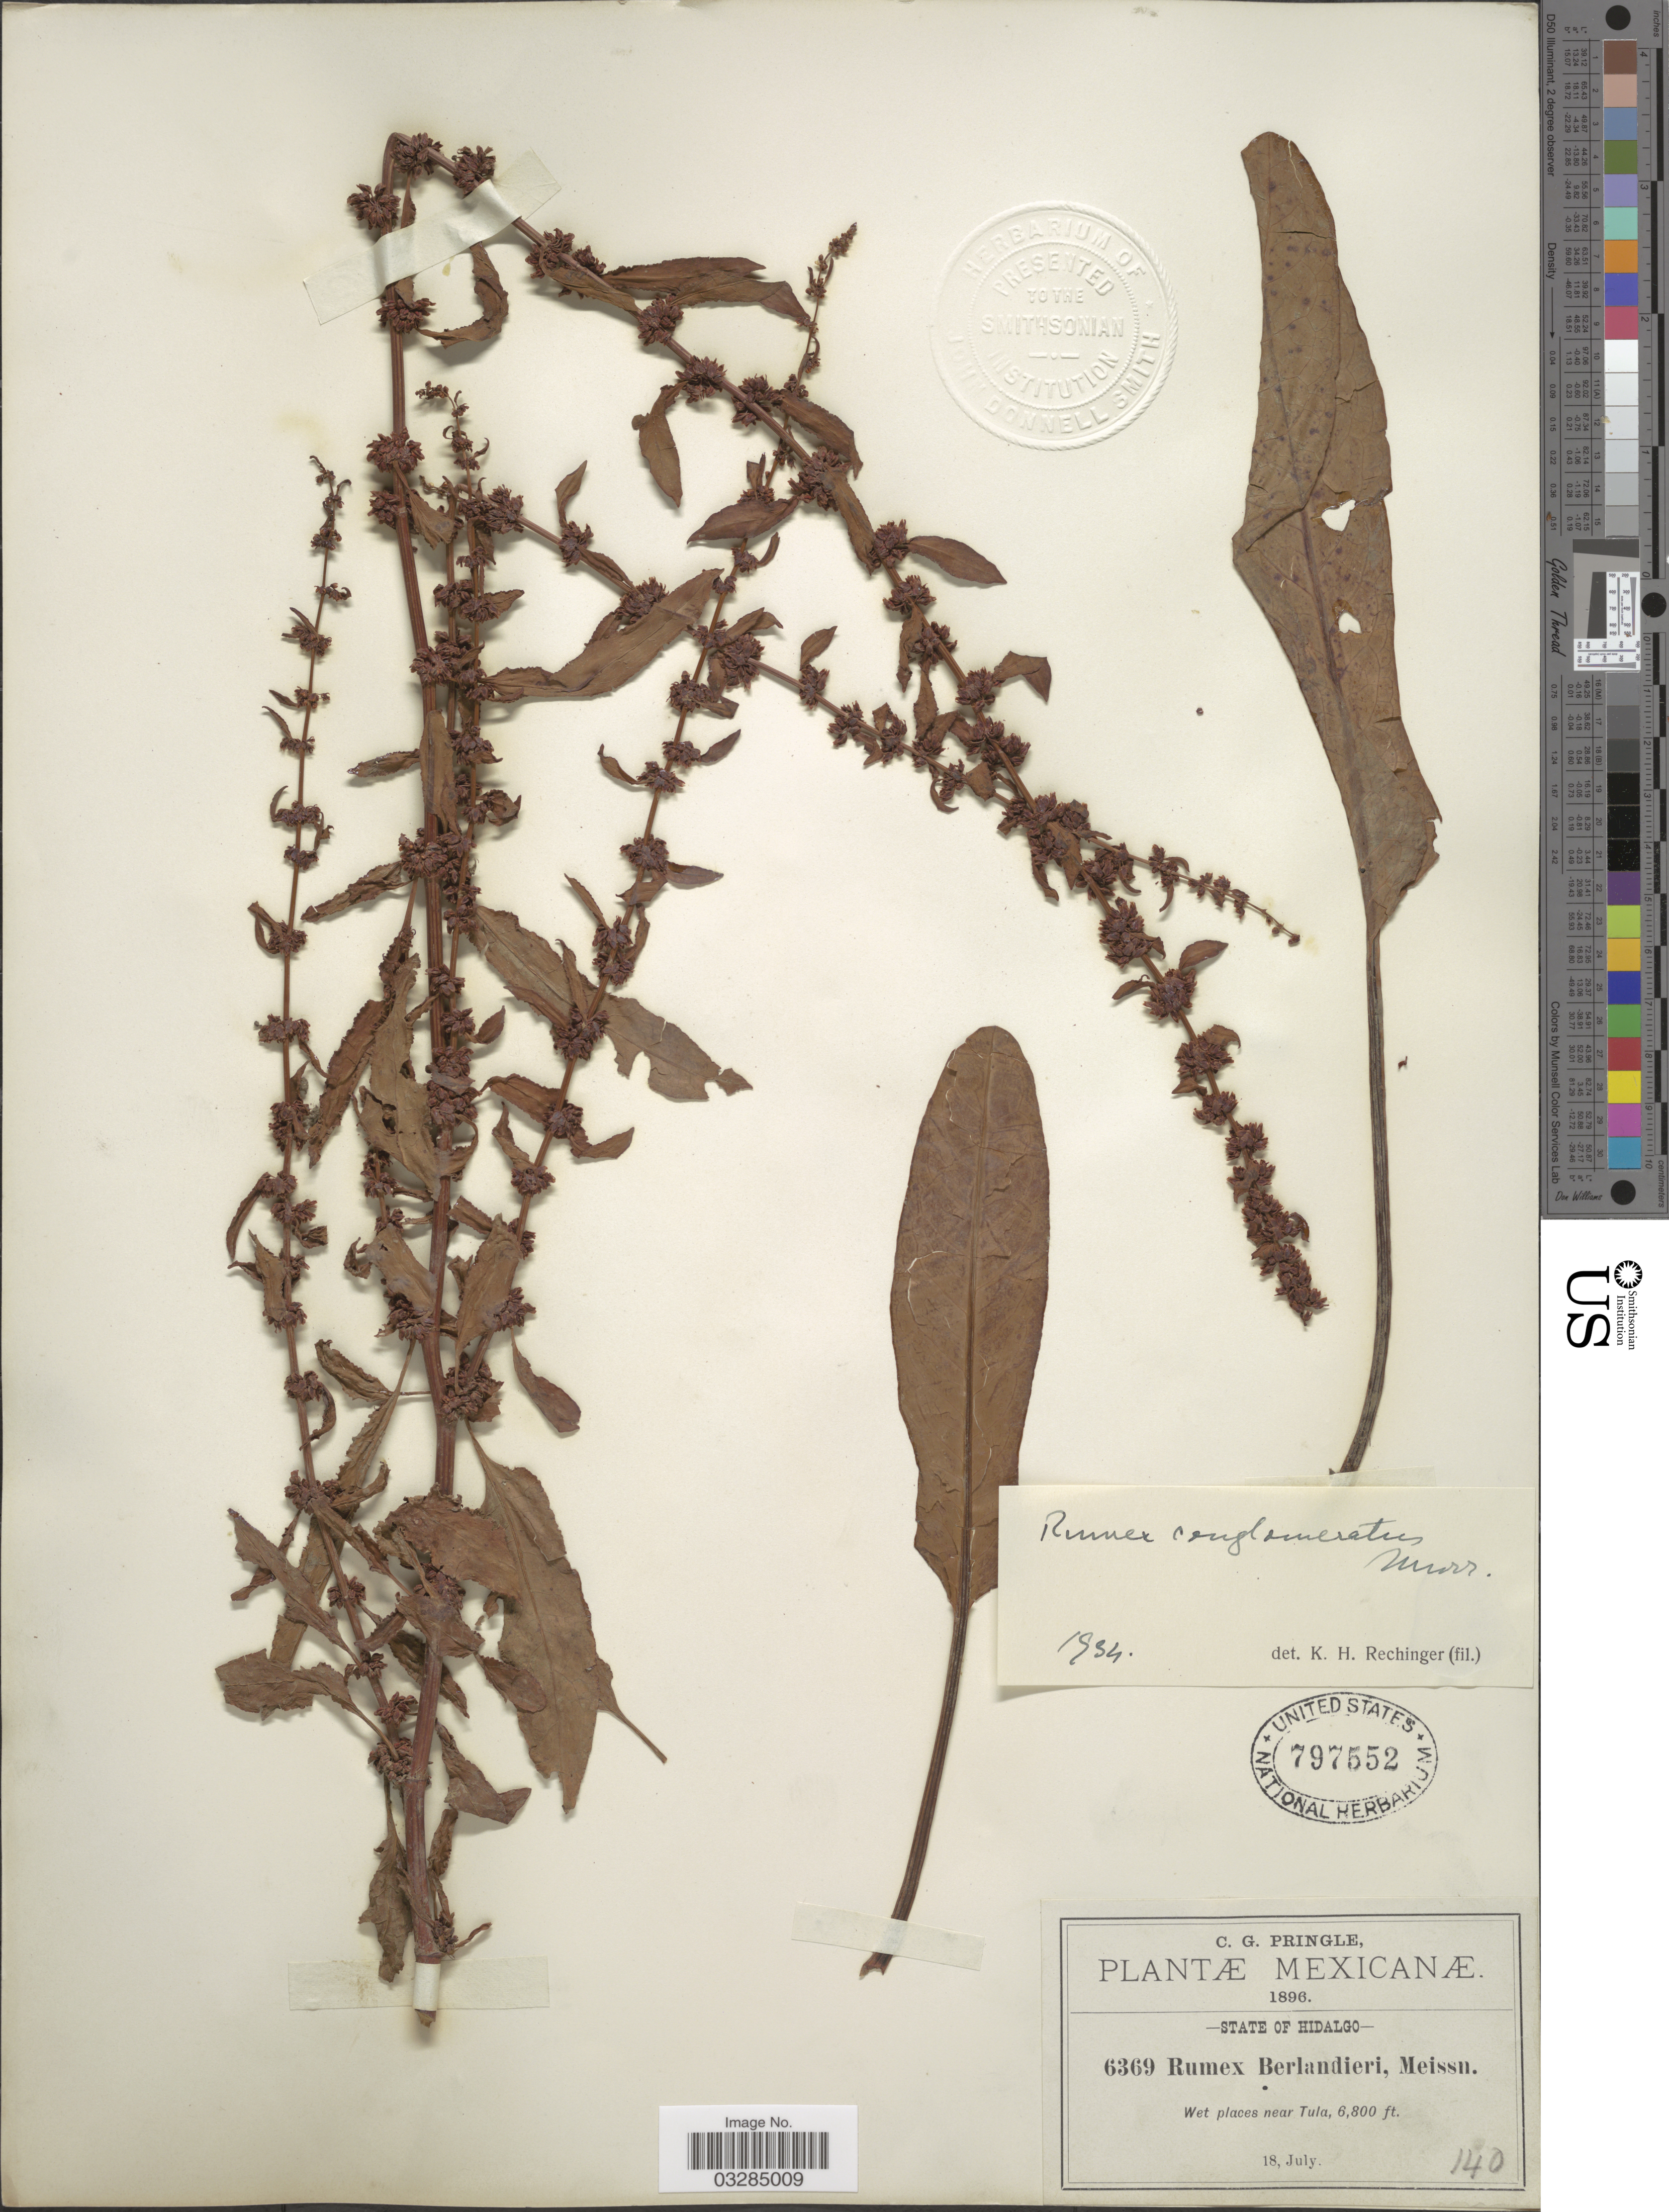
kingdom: Plantae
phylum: Tracheophyta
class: Magnoliopsida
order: Caryophyllales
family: Polygonaceae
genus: Rumex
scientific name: Rumex conglomeratus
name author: Murray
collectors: C. G. Pringle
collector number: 6369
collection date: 1896-07-18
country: Mexico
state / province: Hidalgo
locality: Wet places near Tula.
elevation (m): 2073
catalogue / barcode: US 797552